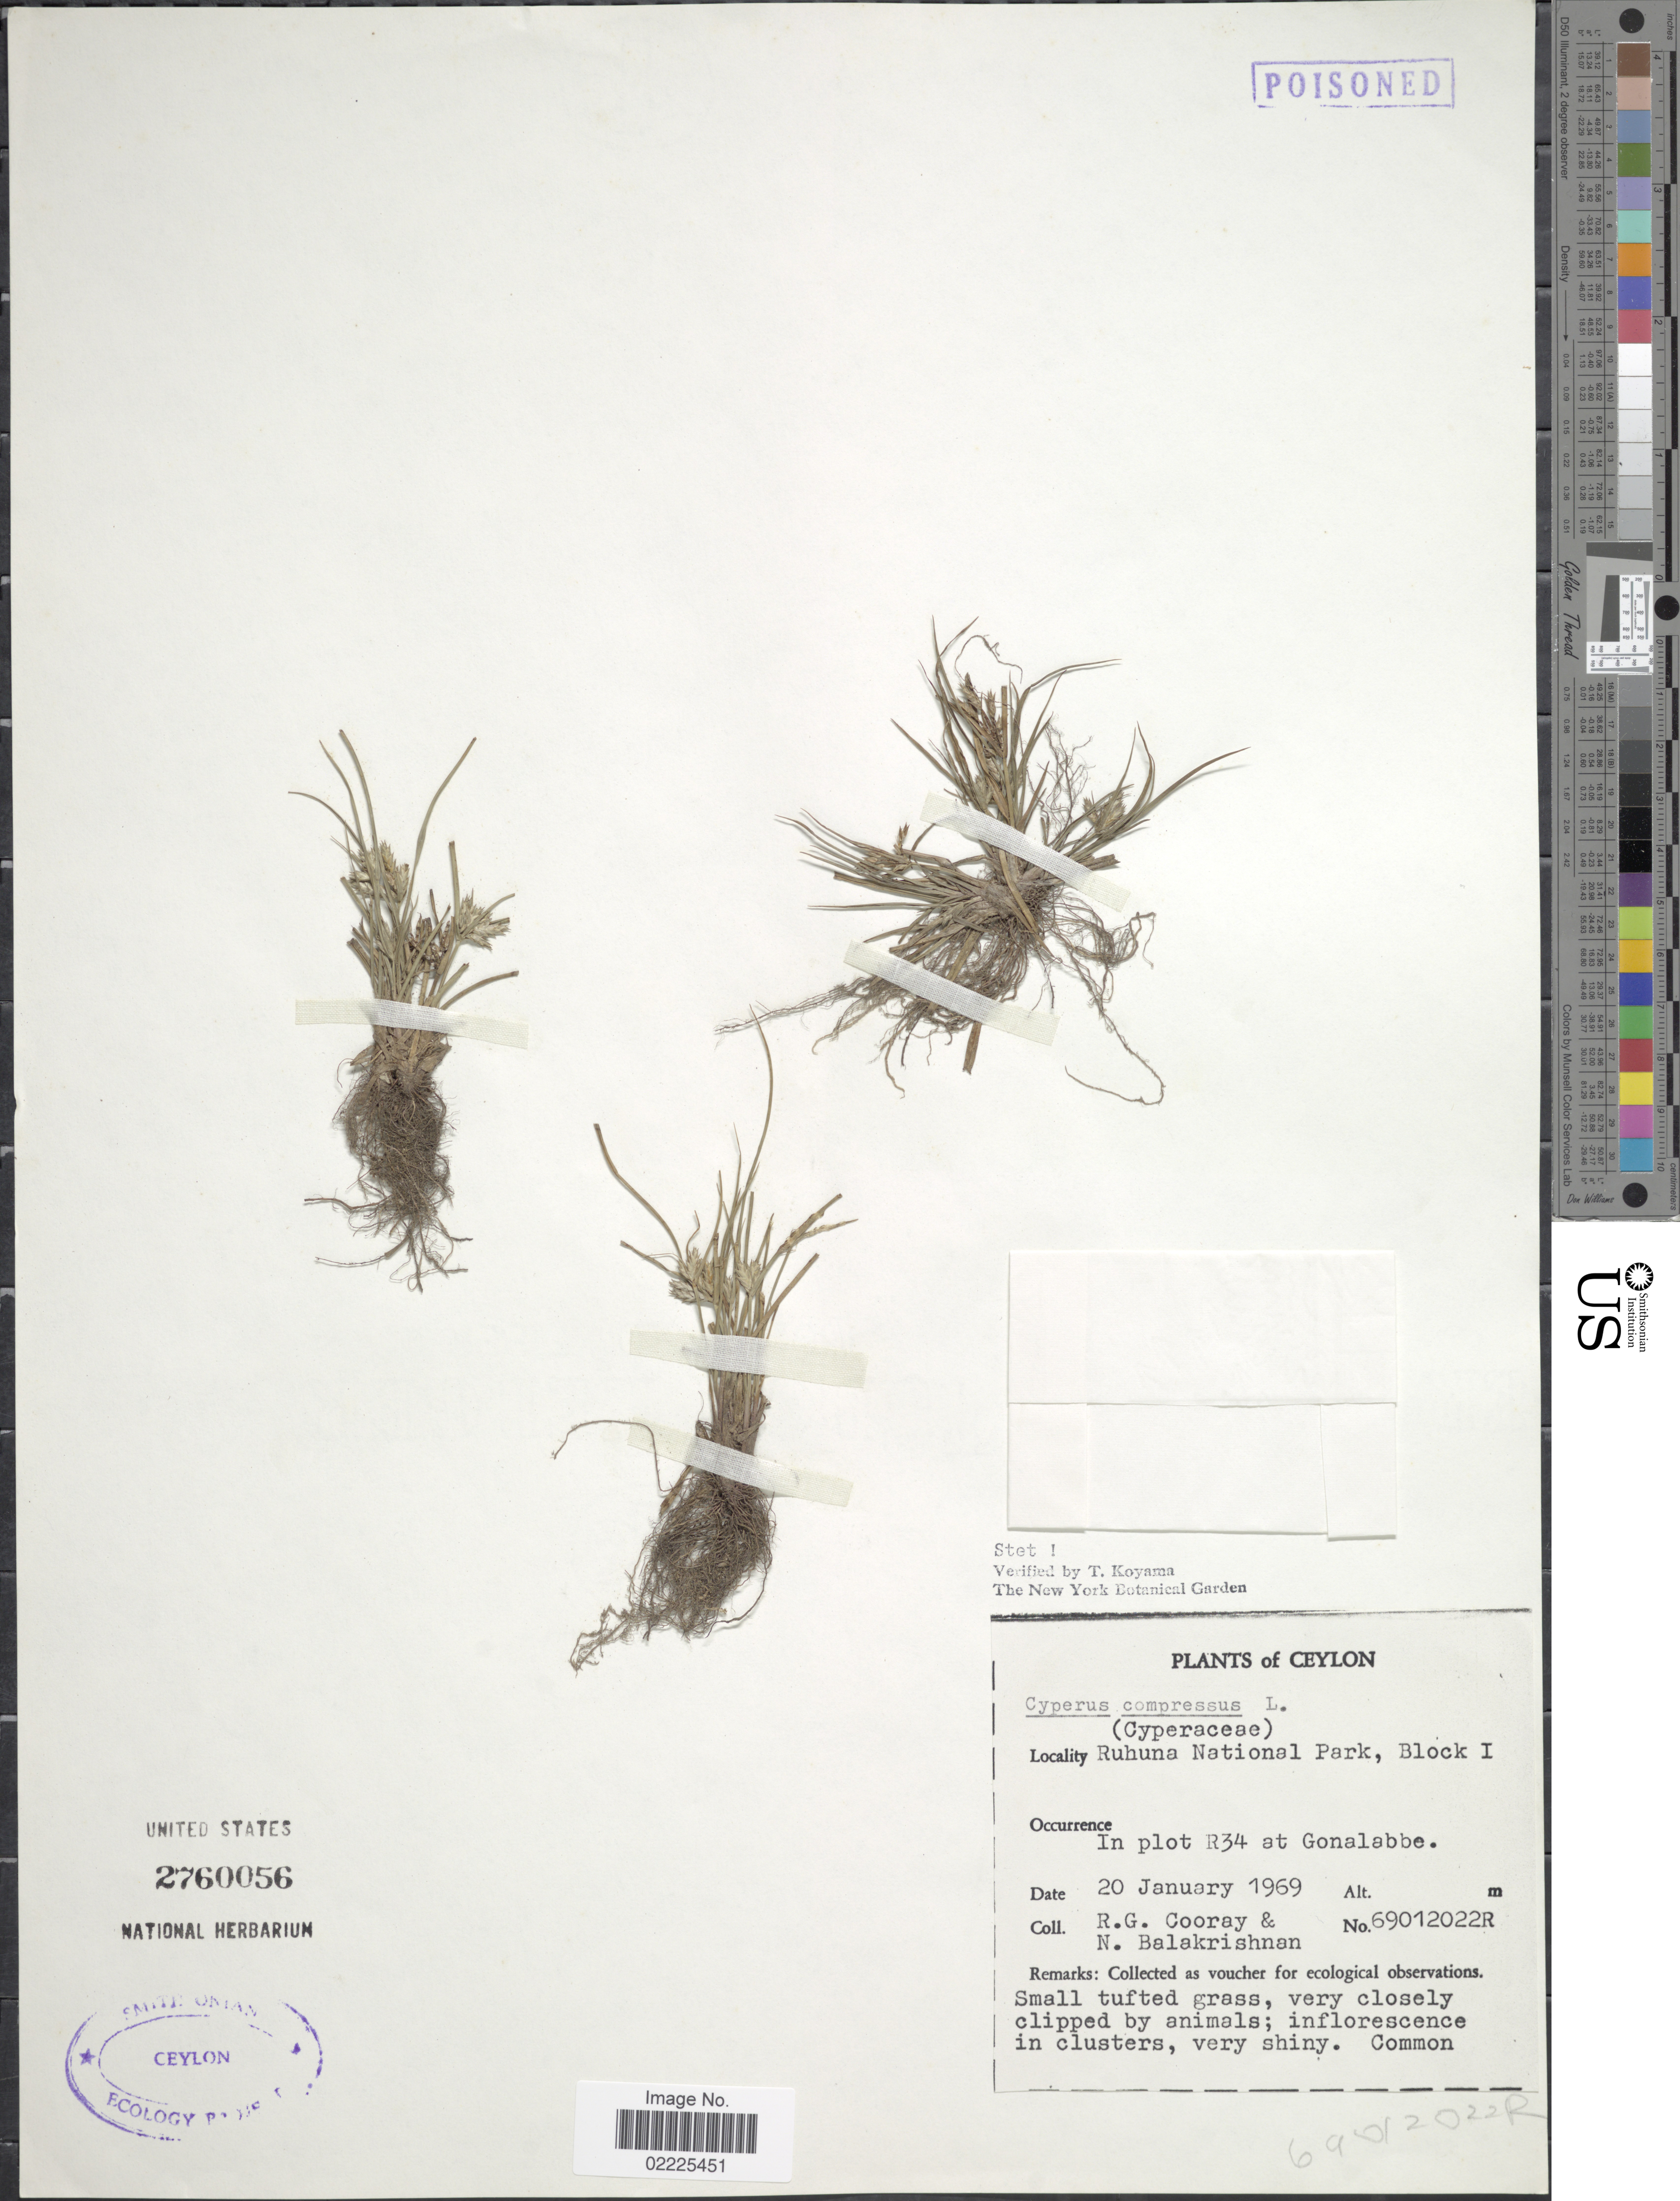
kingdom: Plantae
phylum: Tracheophyta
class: Liliopsida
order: Poales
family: Cyperaceae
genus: Cyperus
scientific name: Cyperus compressus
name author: L.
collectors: R. Cooray & N. Balakrishnan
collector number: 69012022R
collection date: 1969-01-20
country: Sri Lanka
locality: Ceylon, Ruhuna National Park, Block I, In plot R34 at Gonalabbe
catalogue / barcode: US 2760056